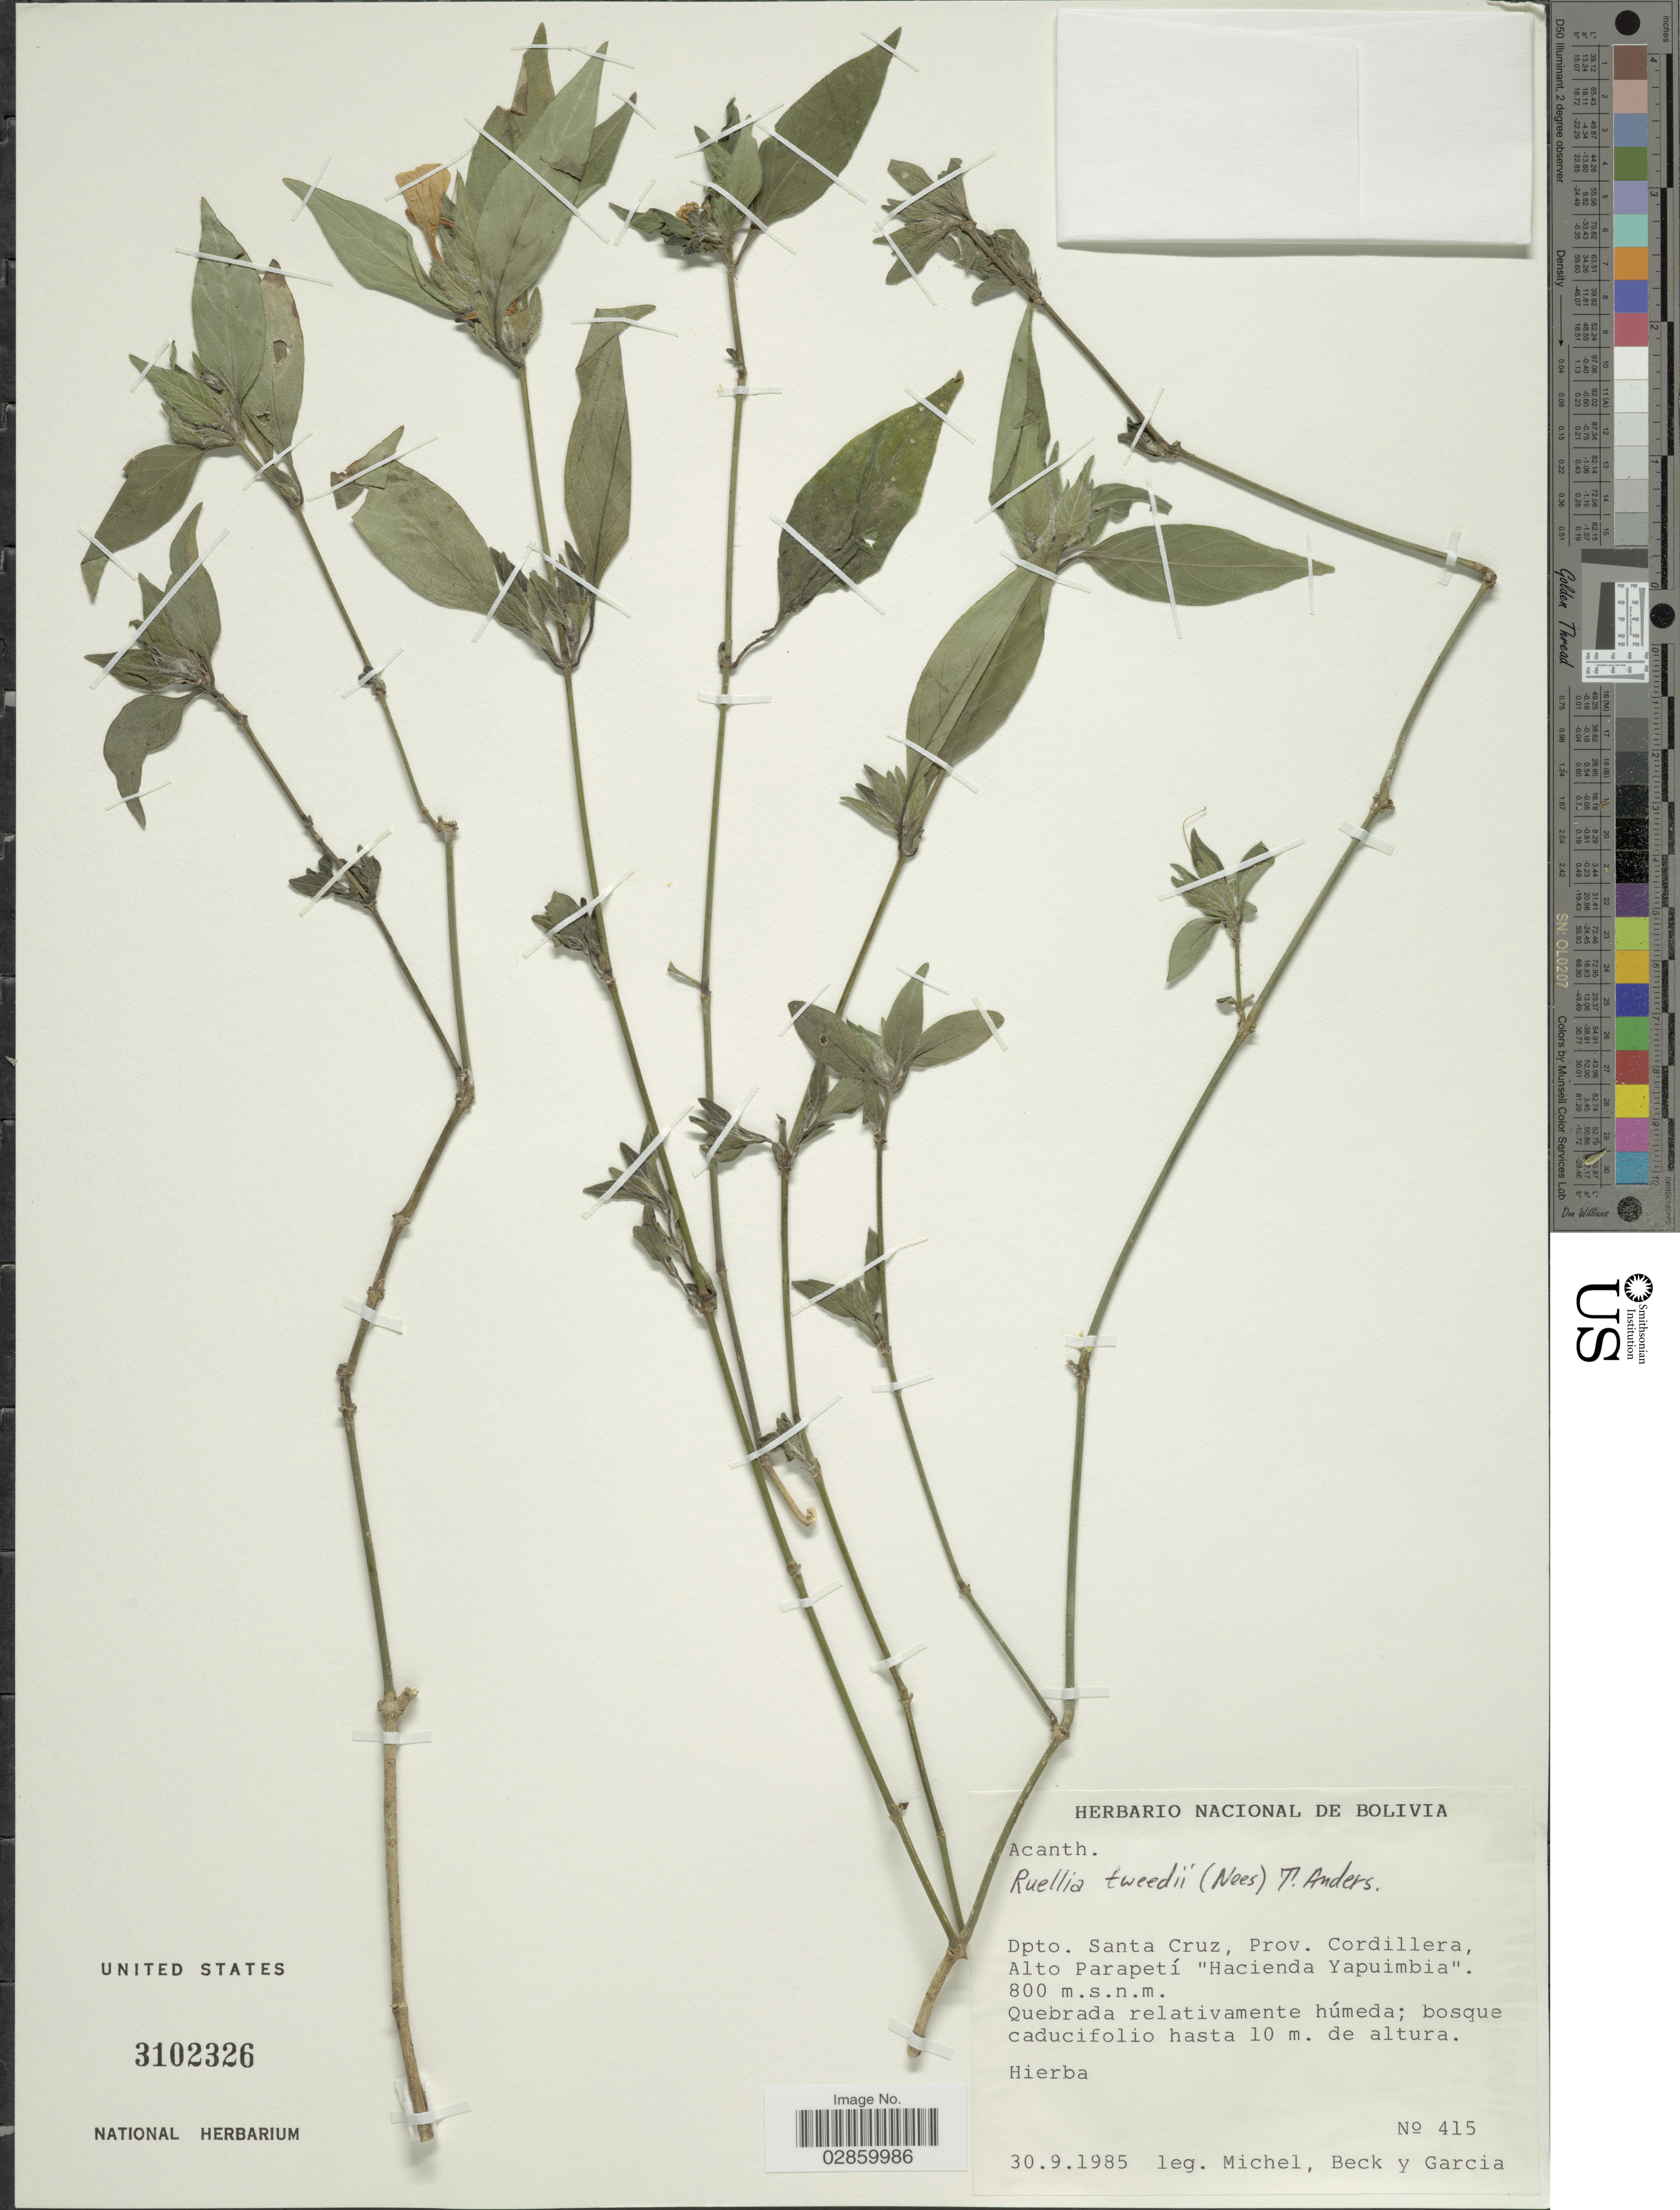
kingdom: Plantae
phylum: Tracheophyta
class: Magnoliopsida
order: Lamiales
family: Acanthaceae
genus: Ruellia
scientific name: Ruellia erythropus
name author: (Nees) Lindau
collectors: -. Michel, -- Beck & H. Garcia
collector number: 415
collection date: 1985-09-30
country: Bolivia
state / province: Santa Cruz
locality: Dpto. Santa Cruz, Prov. Cordillera, Alto Parapetí, "Hacienda Yapuimbia".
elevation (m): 800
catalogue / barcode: US 3102326